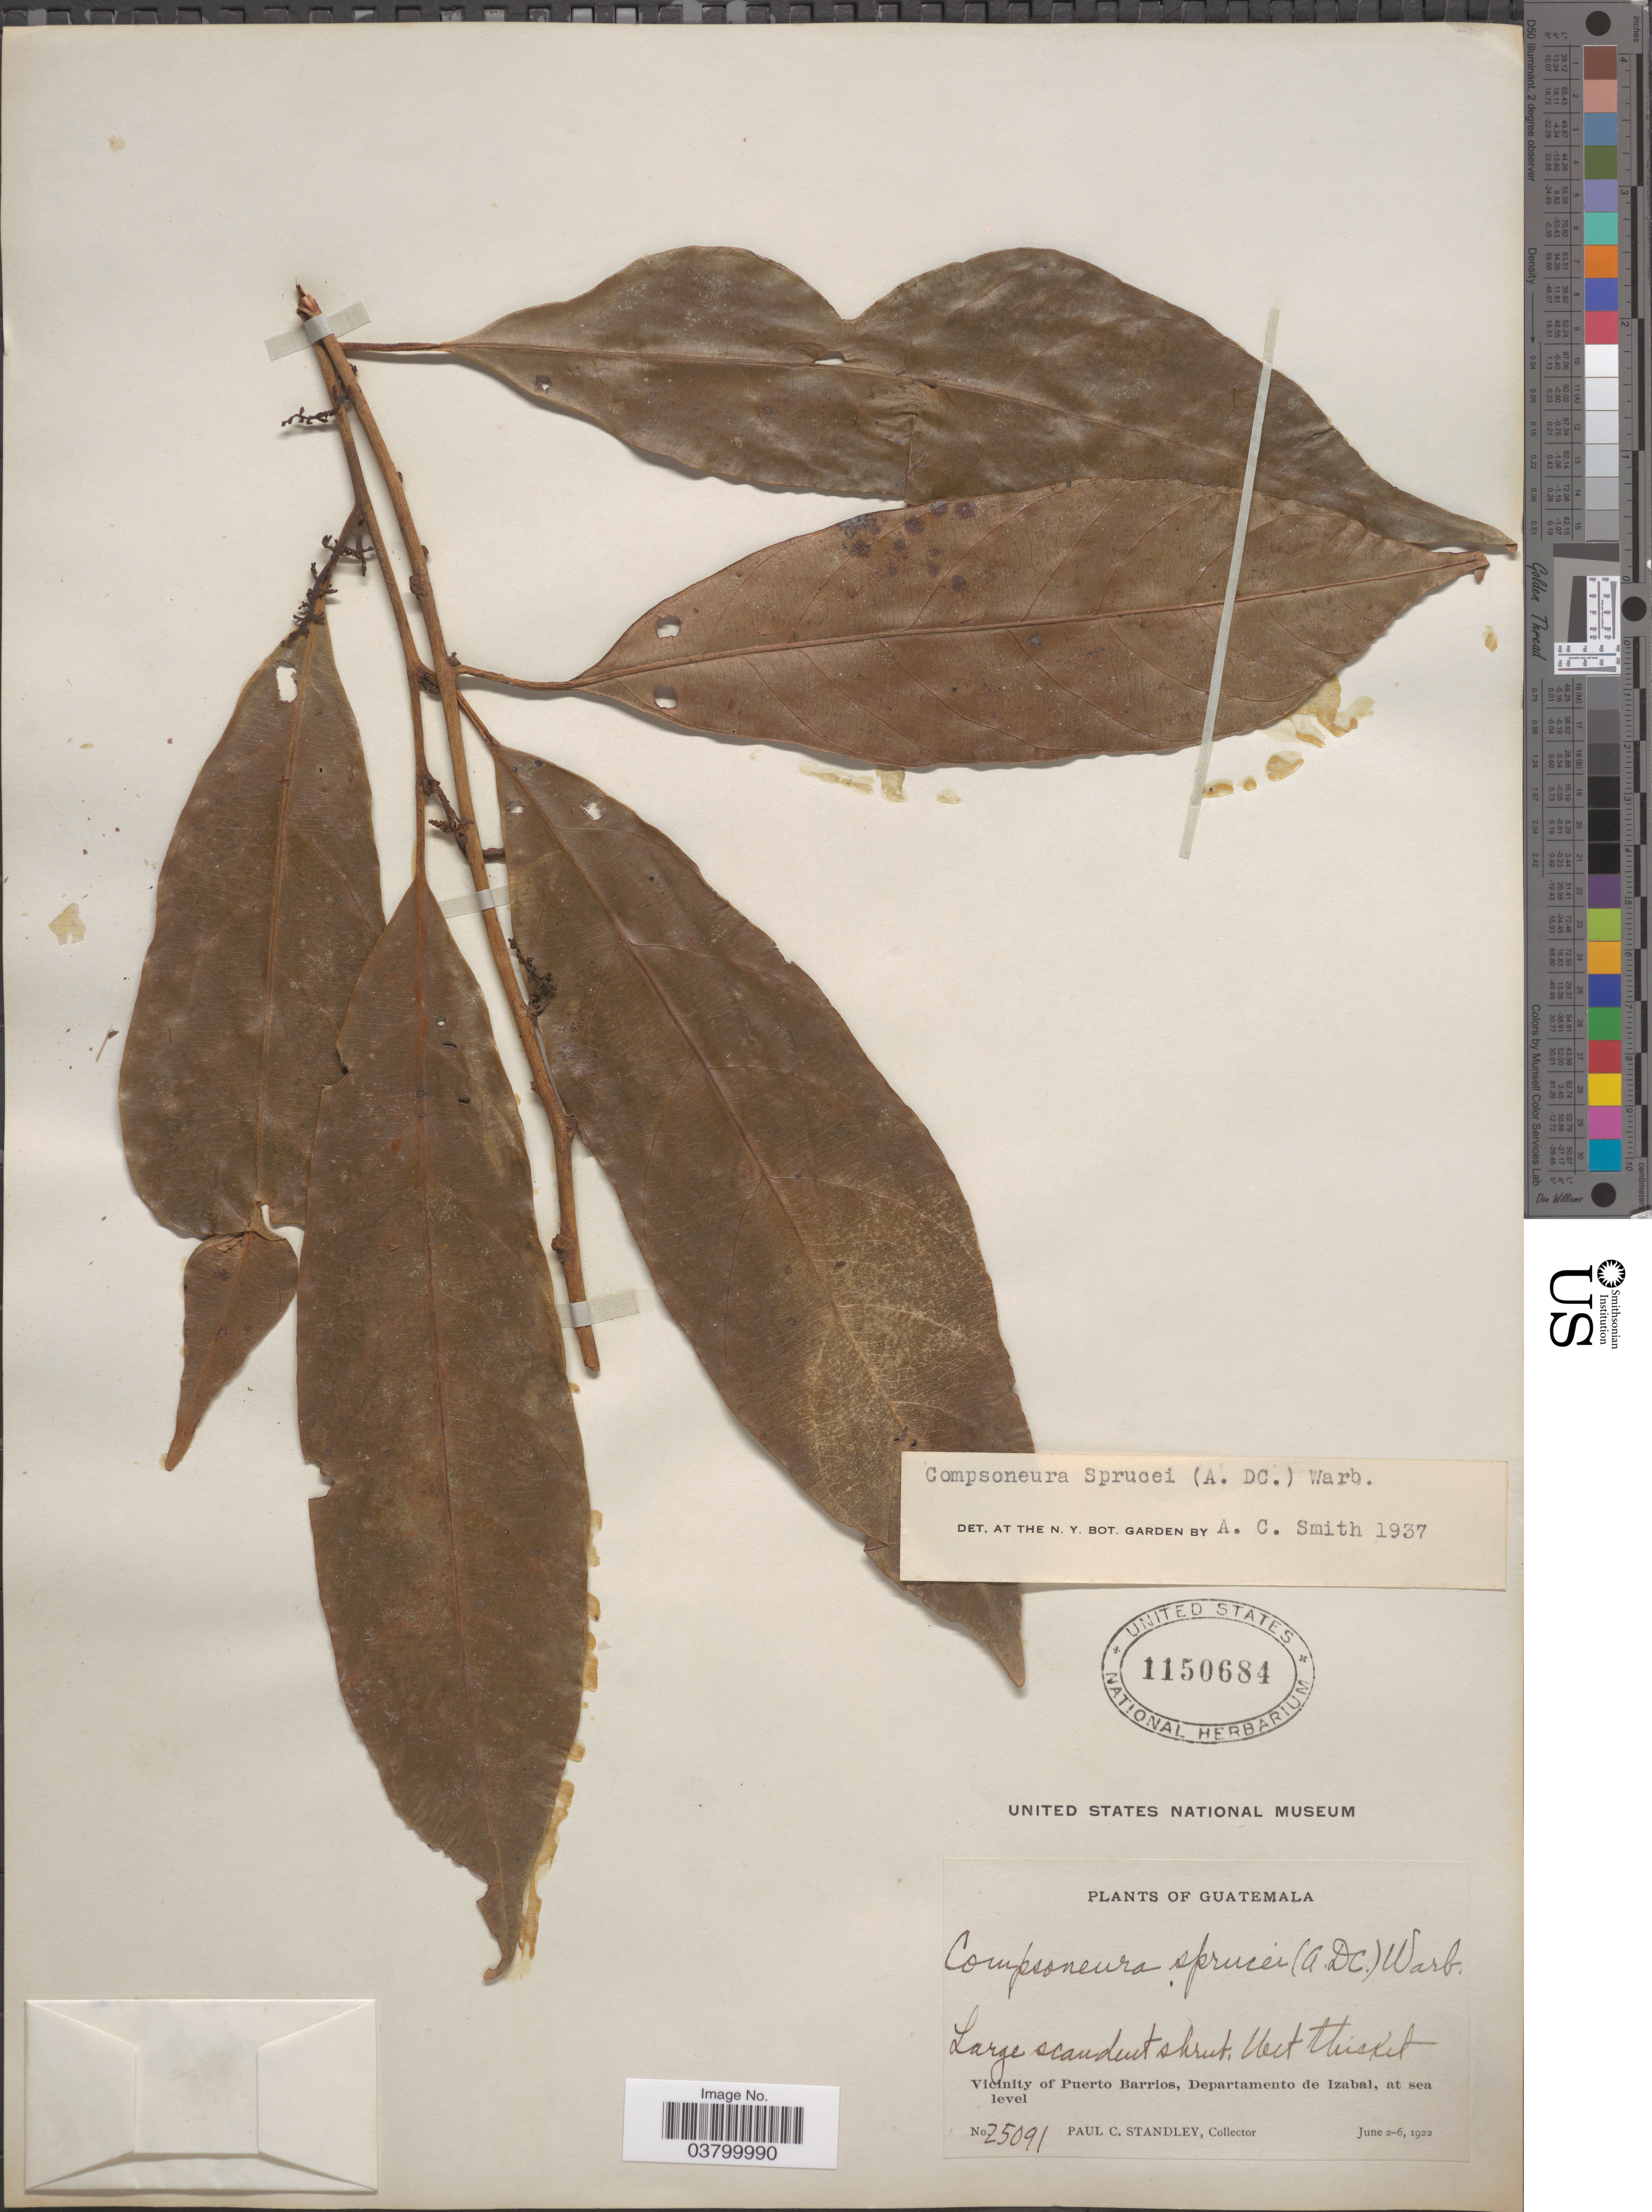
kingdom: Plantae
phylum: Tracheophyta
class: Magnoliopsida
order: Magnoliales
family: Myristicaceae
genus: Compsoneura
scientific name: Compsoneura sprucei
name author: (A. DC.) Warb.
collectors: P. C. Standley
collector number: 25091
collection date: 1922-06-02/1922-06-06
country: Guatemala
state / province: Izabal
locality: Wet thicket. Vicinity of Puerto Barrios, Departamento de Izabal.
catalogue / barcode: US 1150684